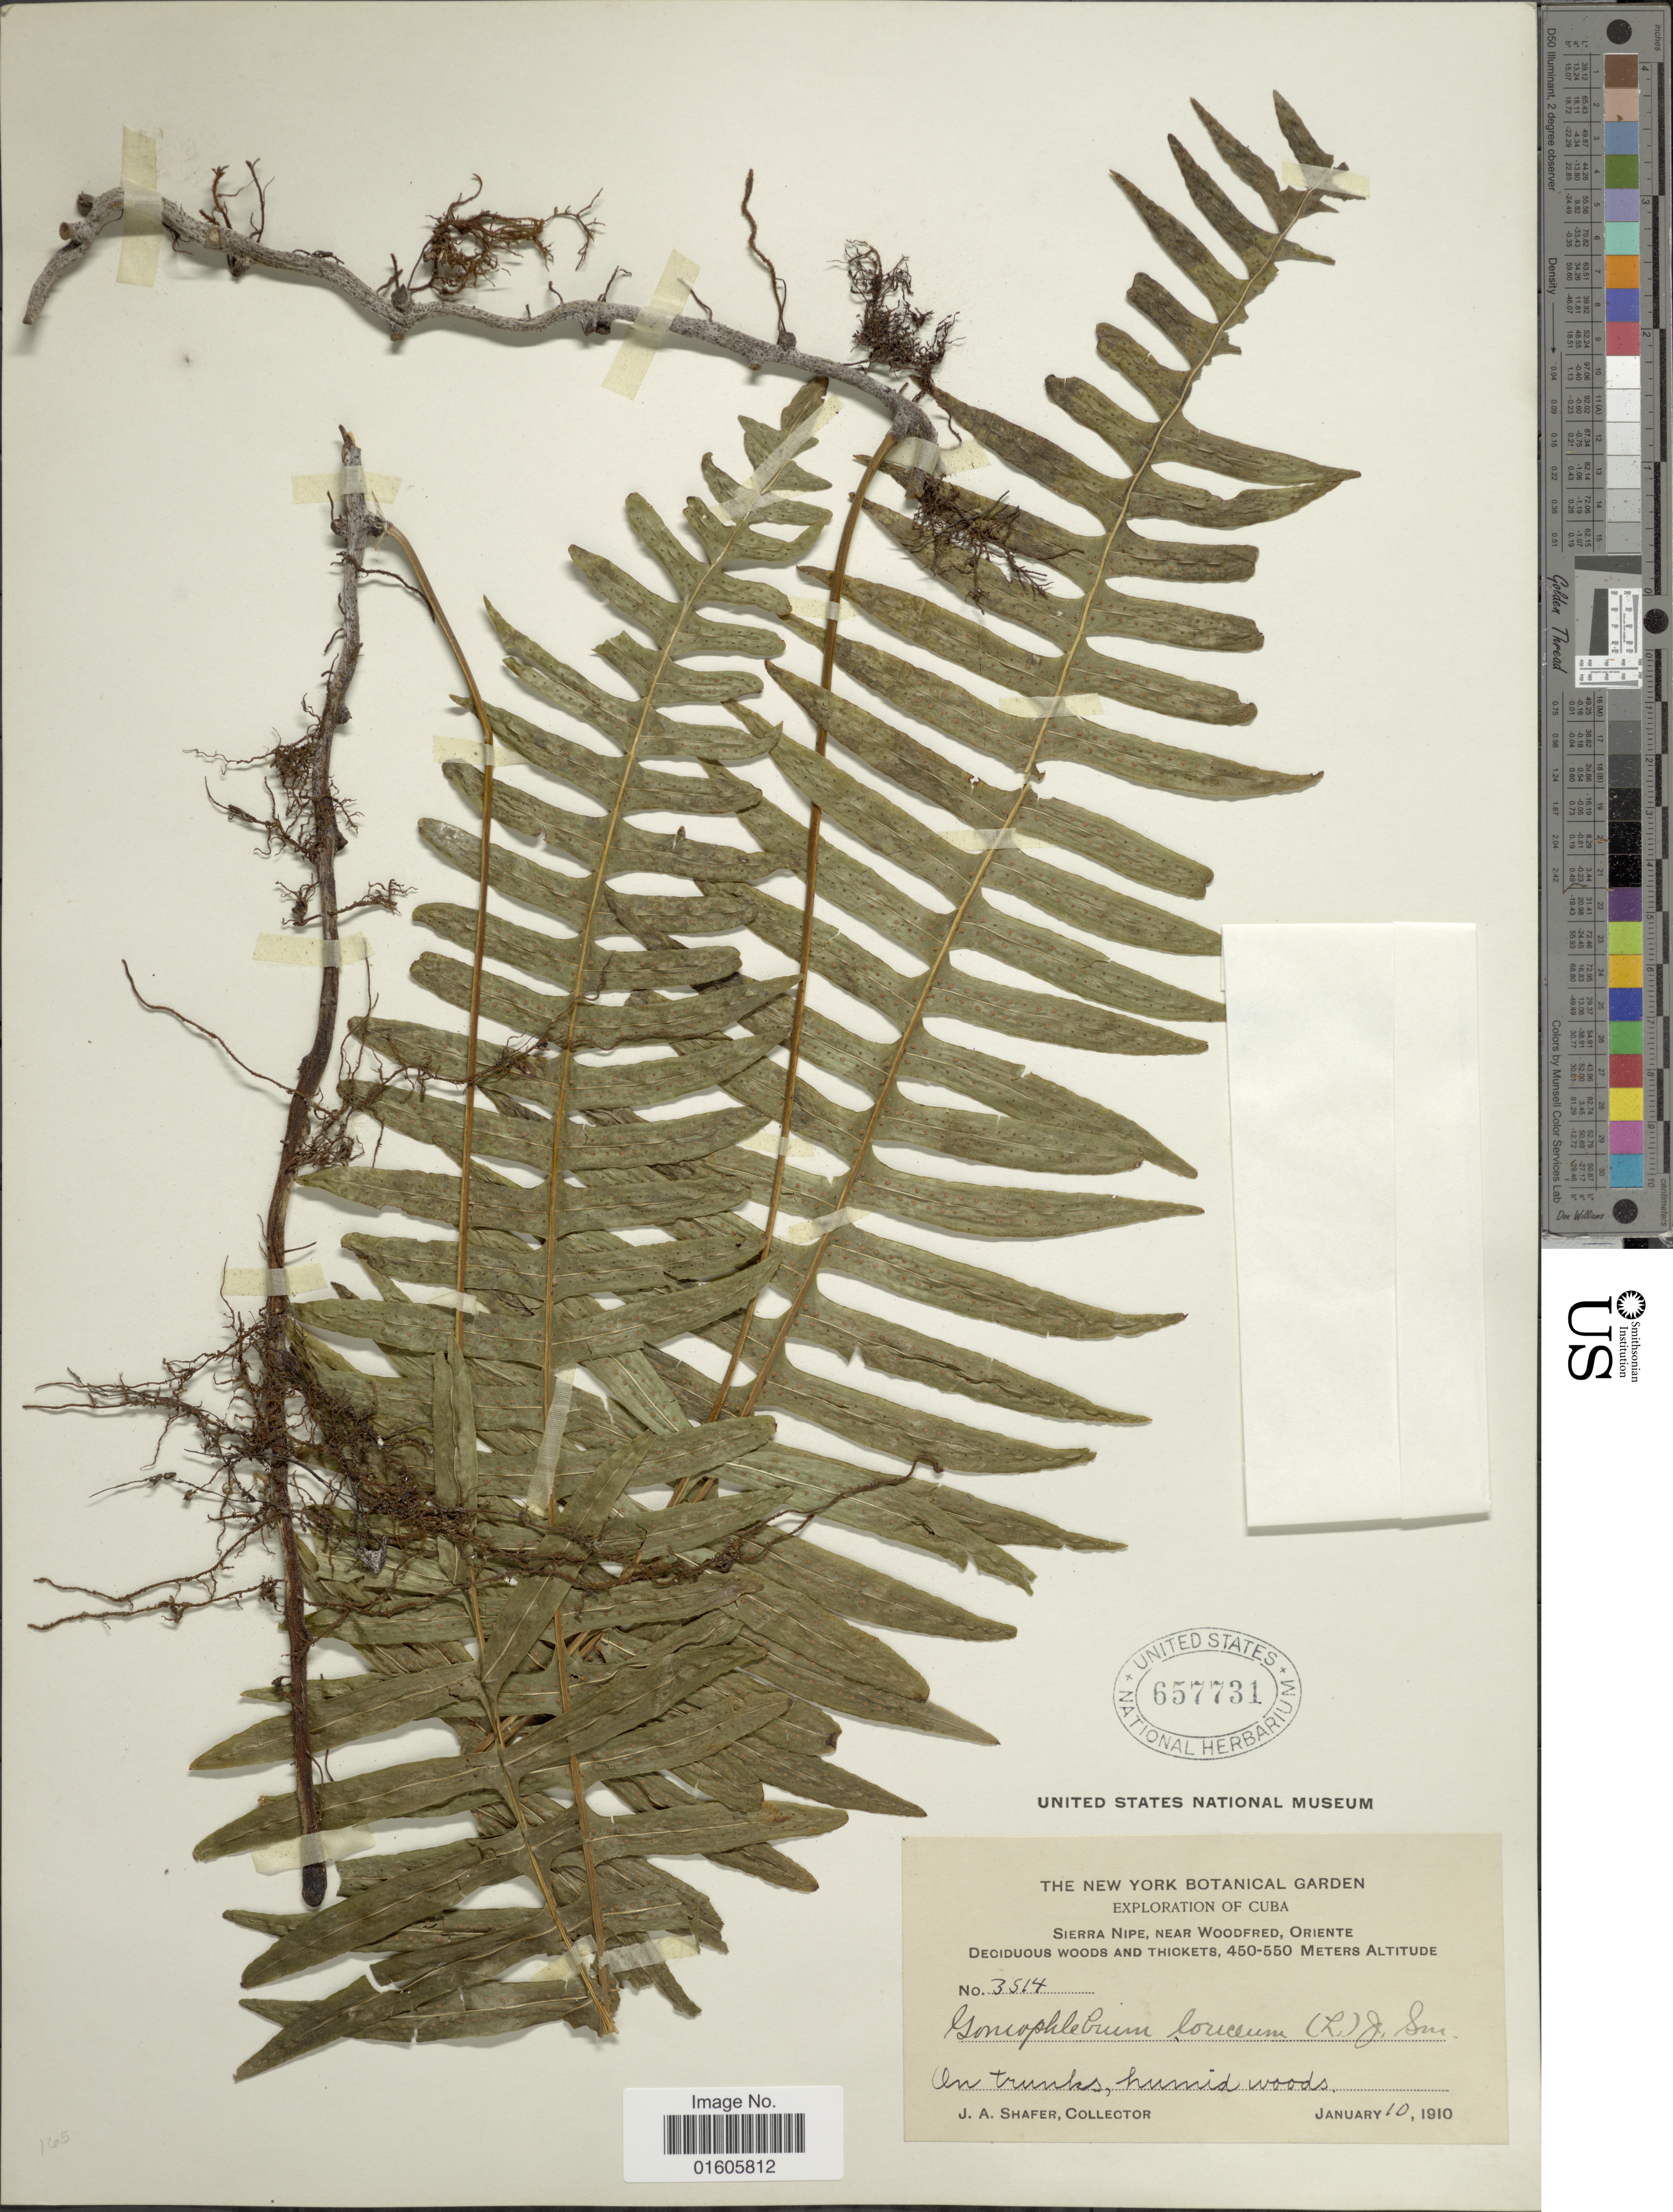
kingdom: Plantae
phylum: Tracheophyta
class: Polypodiopsida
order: Polypodiales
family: Polypodiaceae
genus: Serpocaulon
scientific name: Serpocaulon loriceum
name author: (L.) A.R. Sm.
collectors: J. A. Shafer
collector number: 3514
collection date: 1910-01-10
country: Cuba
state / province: Oriente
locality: Sierra Nipe, near Woodfred, Oriente. Deciduous woods and thickets.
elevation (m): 450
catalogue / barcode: US 657731